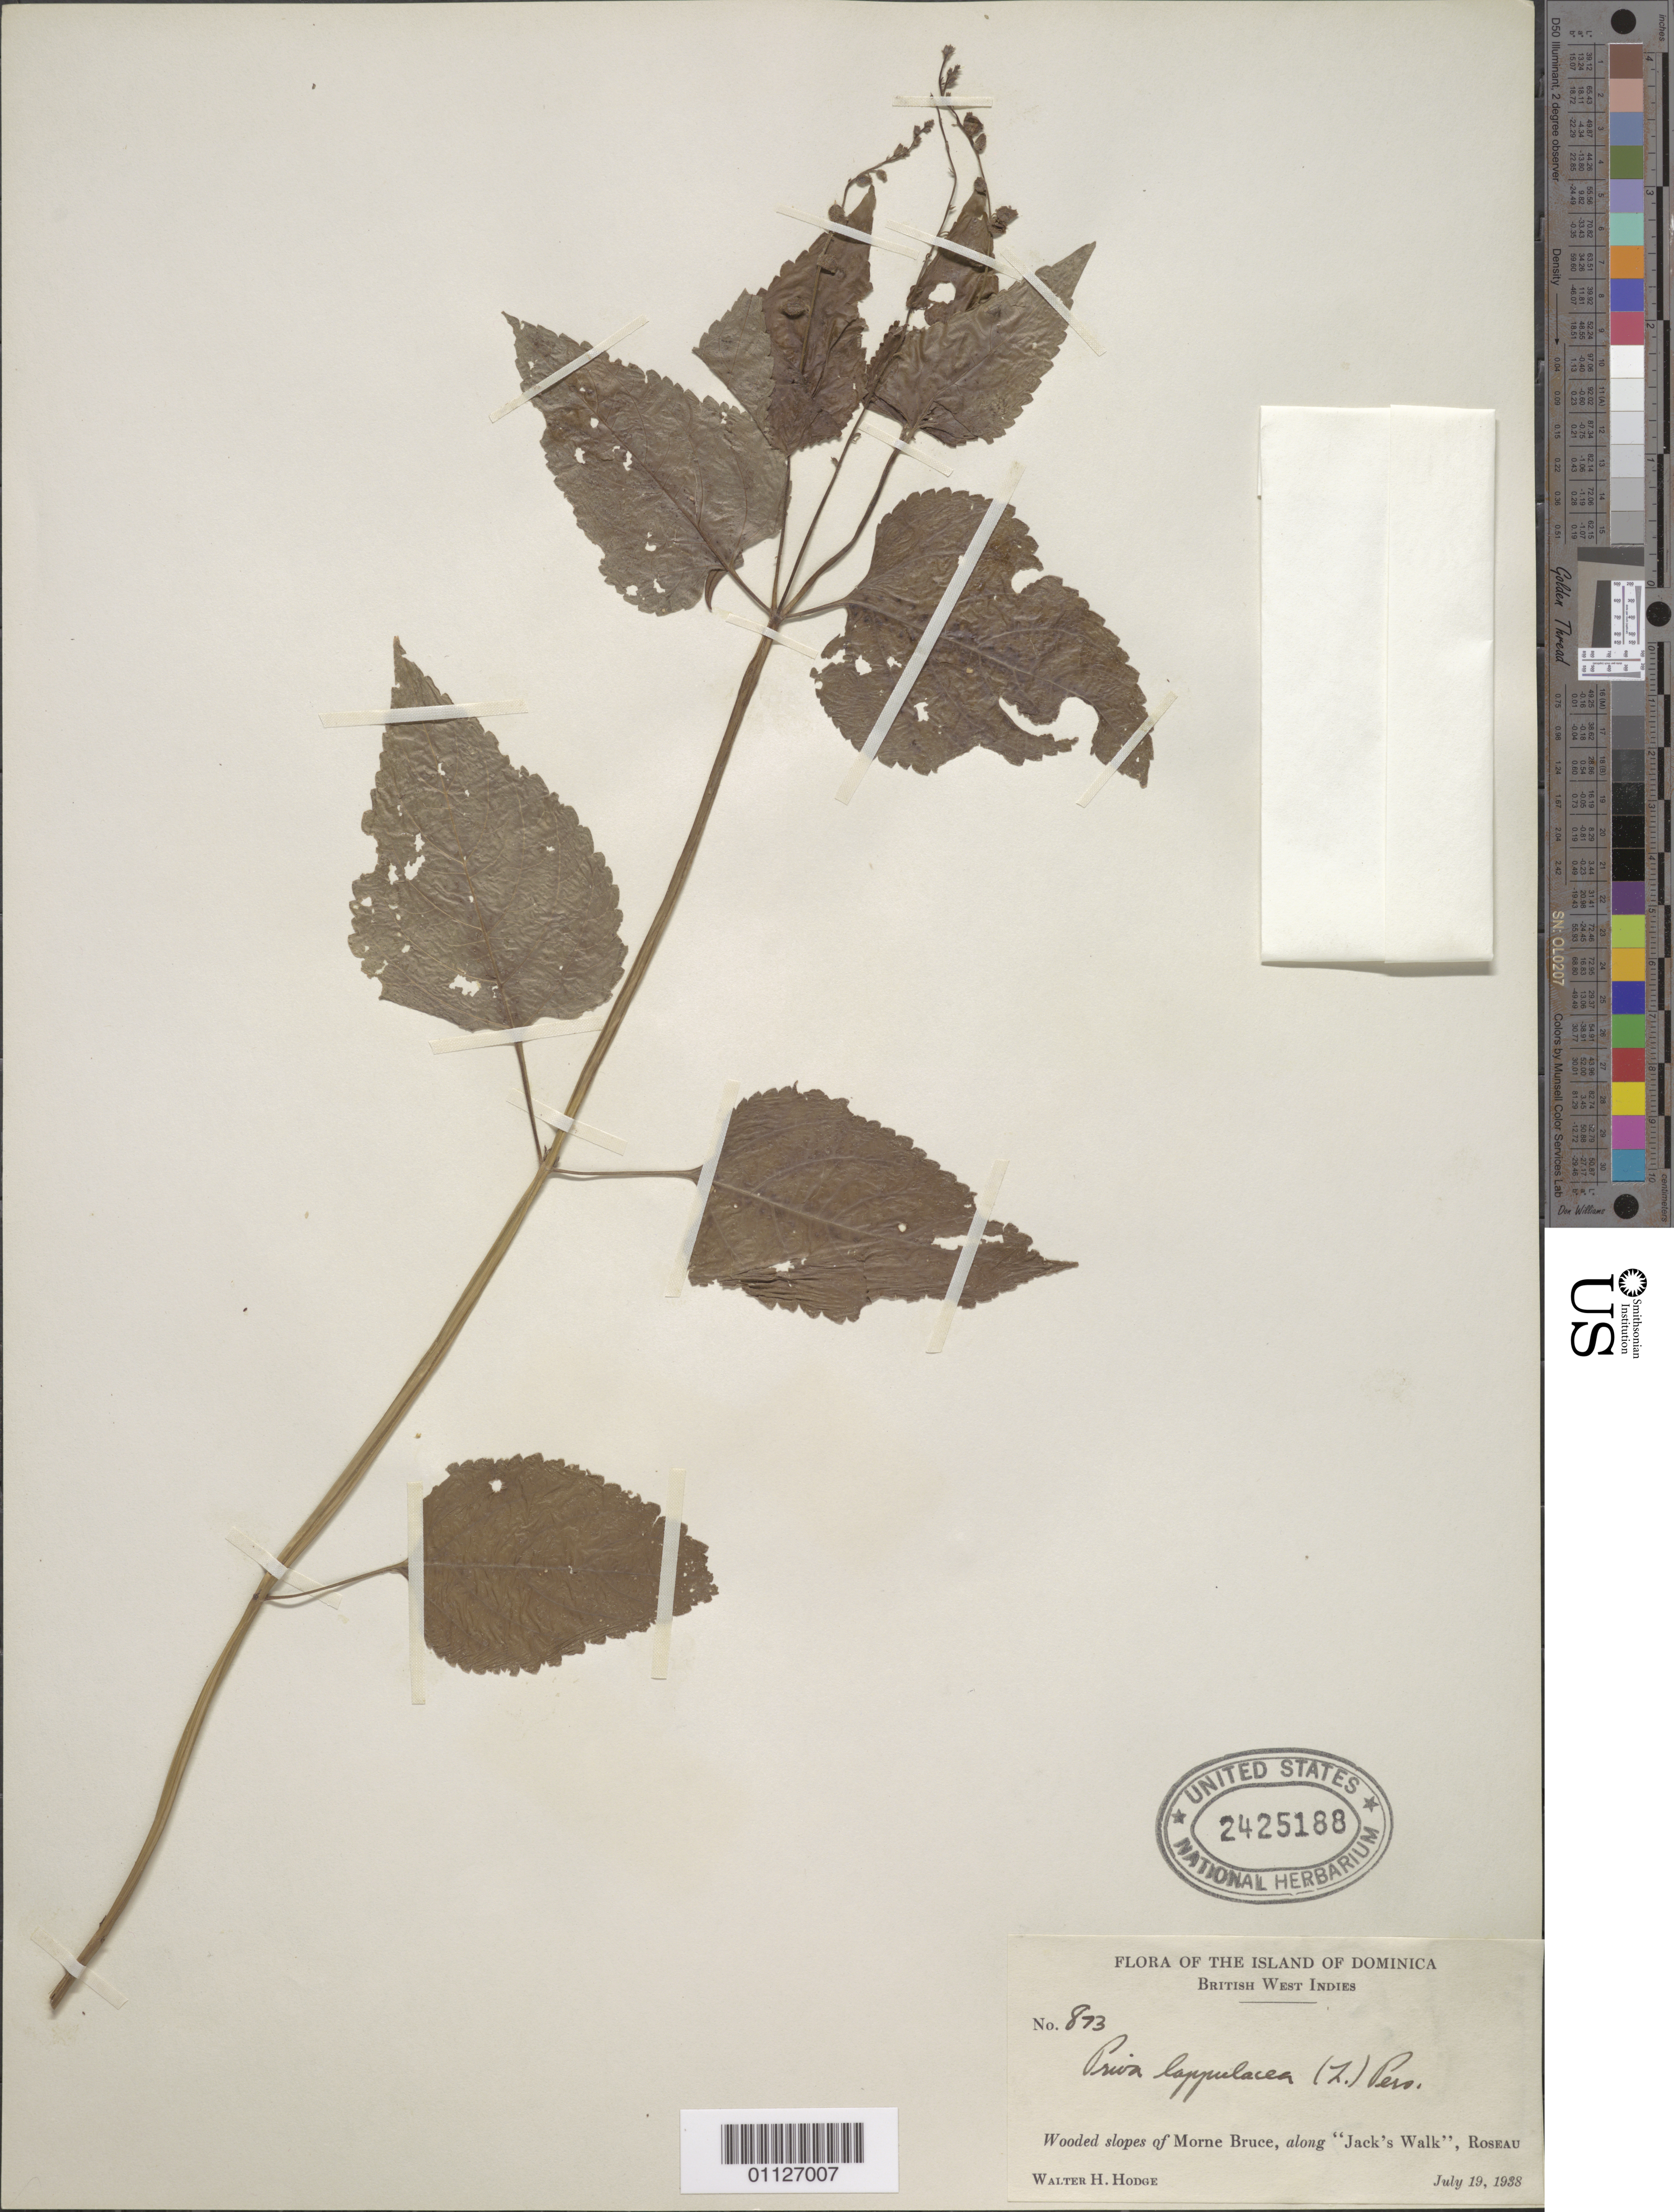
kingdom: Plantae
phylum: Tracheophyta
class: Magnoliopsida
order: Lamiales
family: Verbenaceae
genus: Priva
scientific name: Priva lappulacea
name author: (L.) Pers.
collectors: W. Hodge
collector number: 873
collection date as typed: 19 Jul 1938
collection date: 1938-07-19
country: Dominica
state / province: St. George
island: Dominica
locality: Wooded slopes of Morne Bruce, along "Jack's Walk"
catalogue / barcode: US 2425188